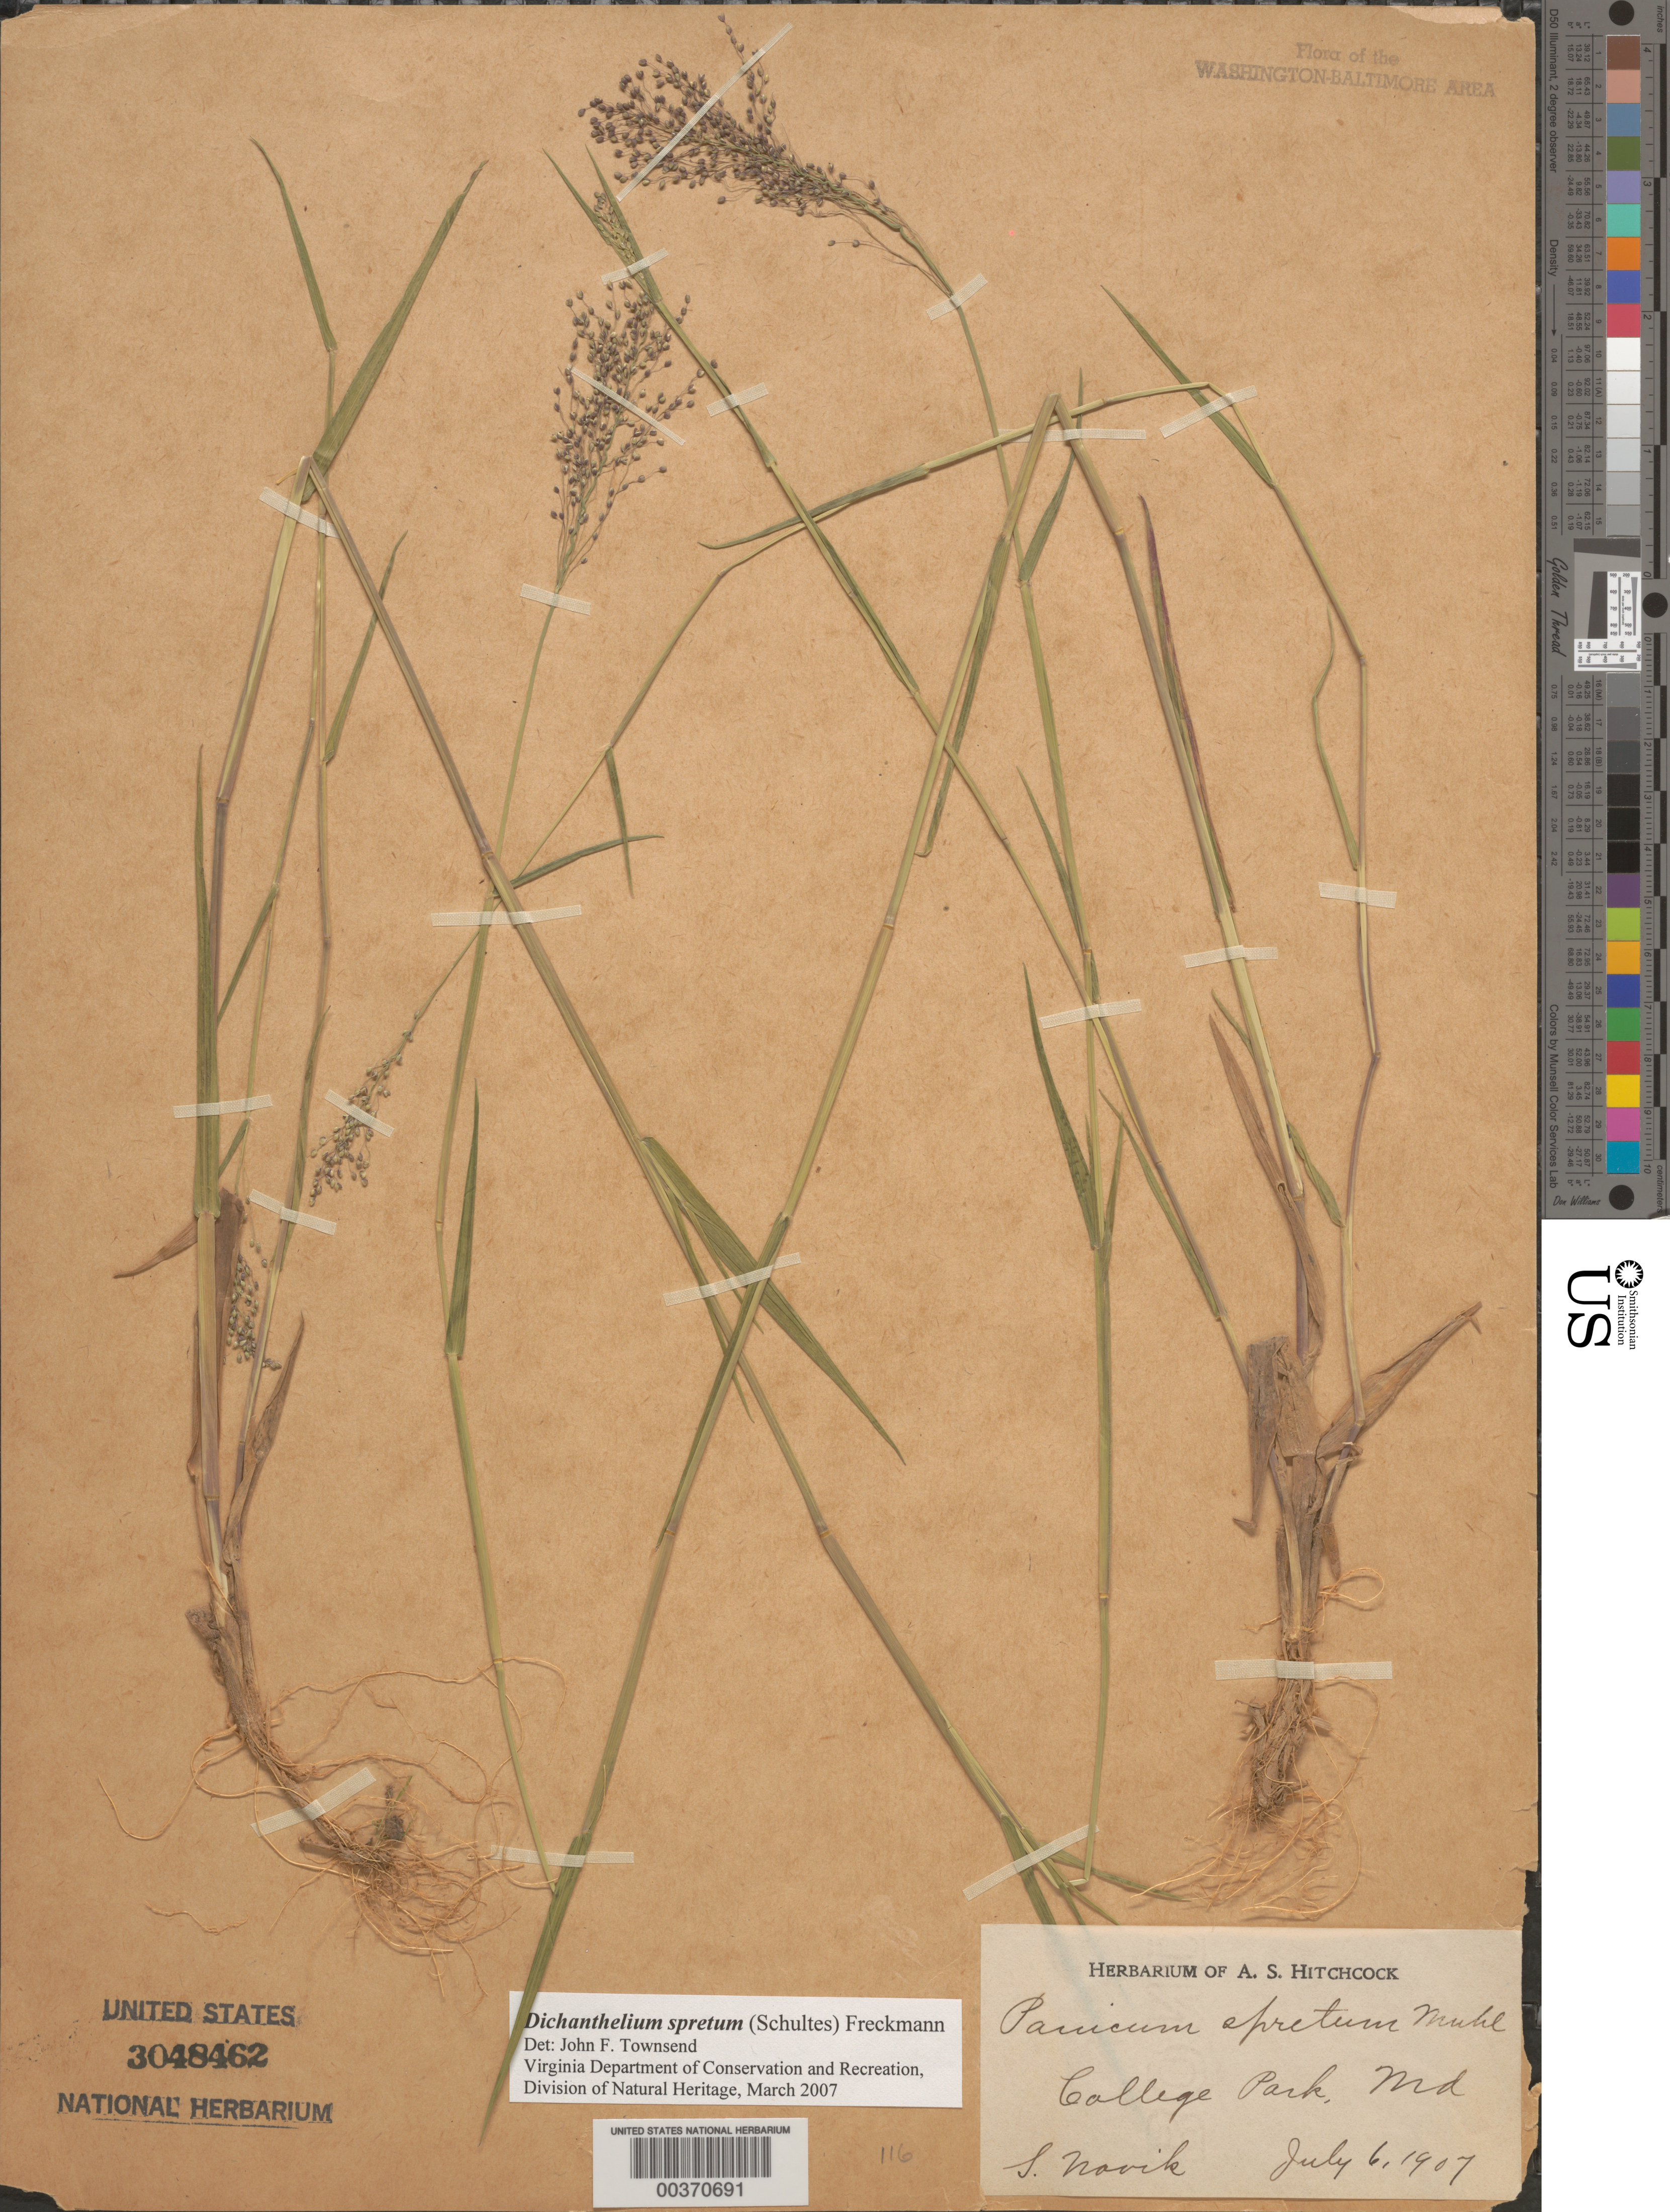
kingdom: Plantae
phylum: Tracheophyta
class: Liliopsida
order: Poales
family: Poaceae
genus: Dichanthelium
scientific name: Dichanthelium acuminatum var. densiflorum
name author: (Rand & Redfield) Gould & C.A. Clark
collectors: S. Novick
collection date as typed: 06 Jul 1907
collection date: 1907-07-06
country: United States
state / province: Maryland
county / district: Prince George's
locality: College Park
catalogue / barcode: US 3048462